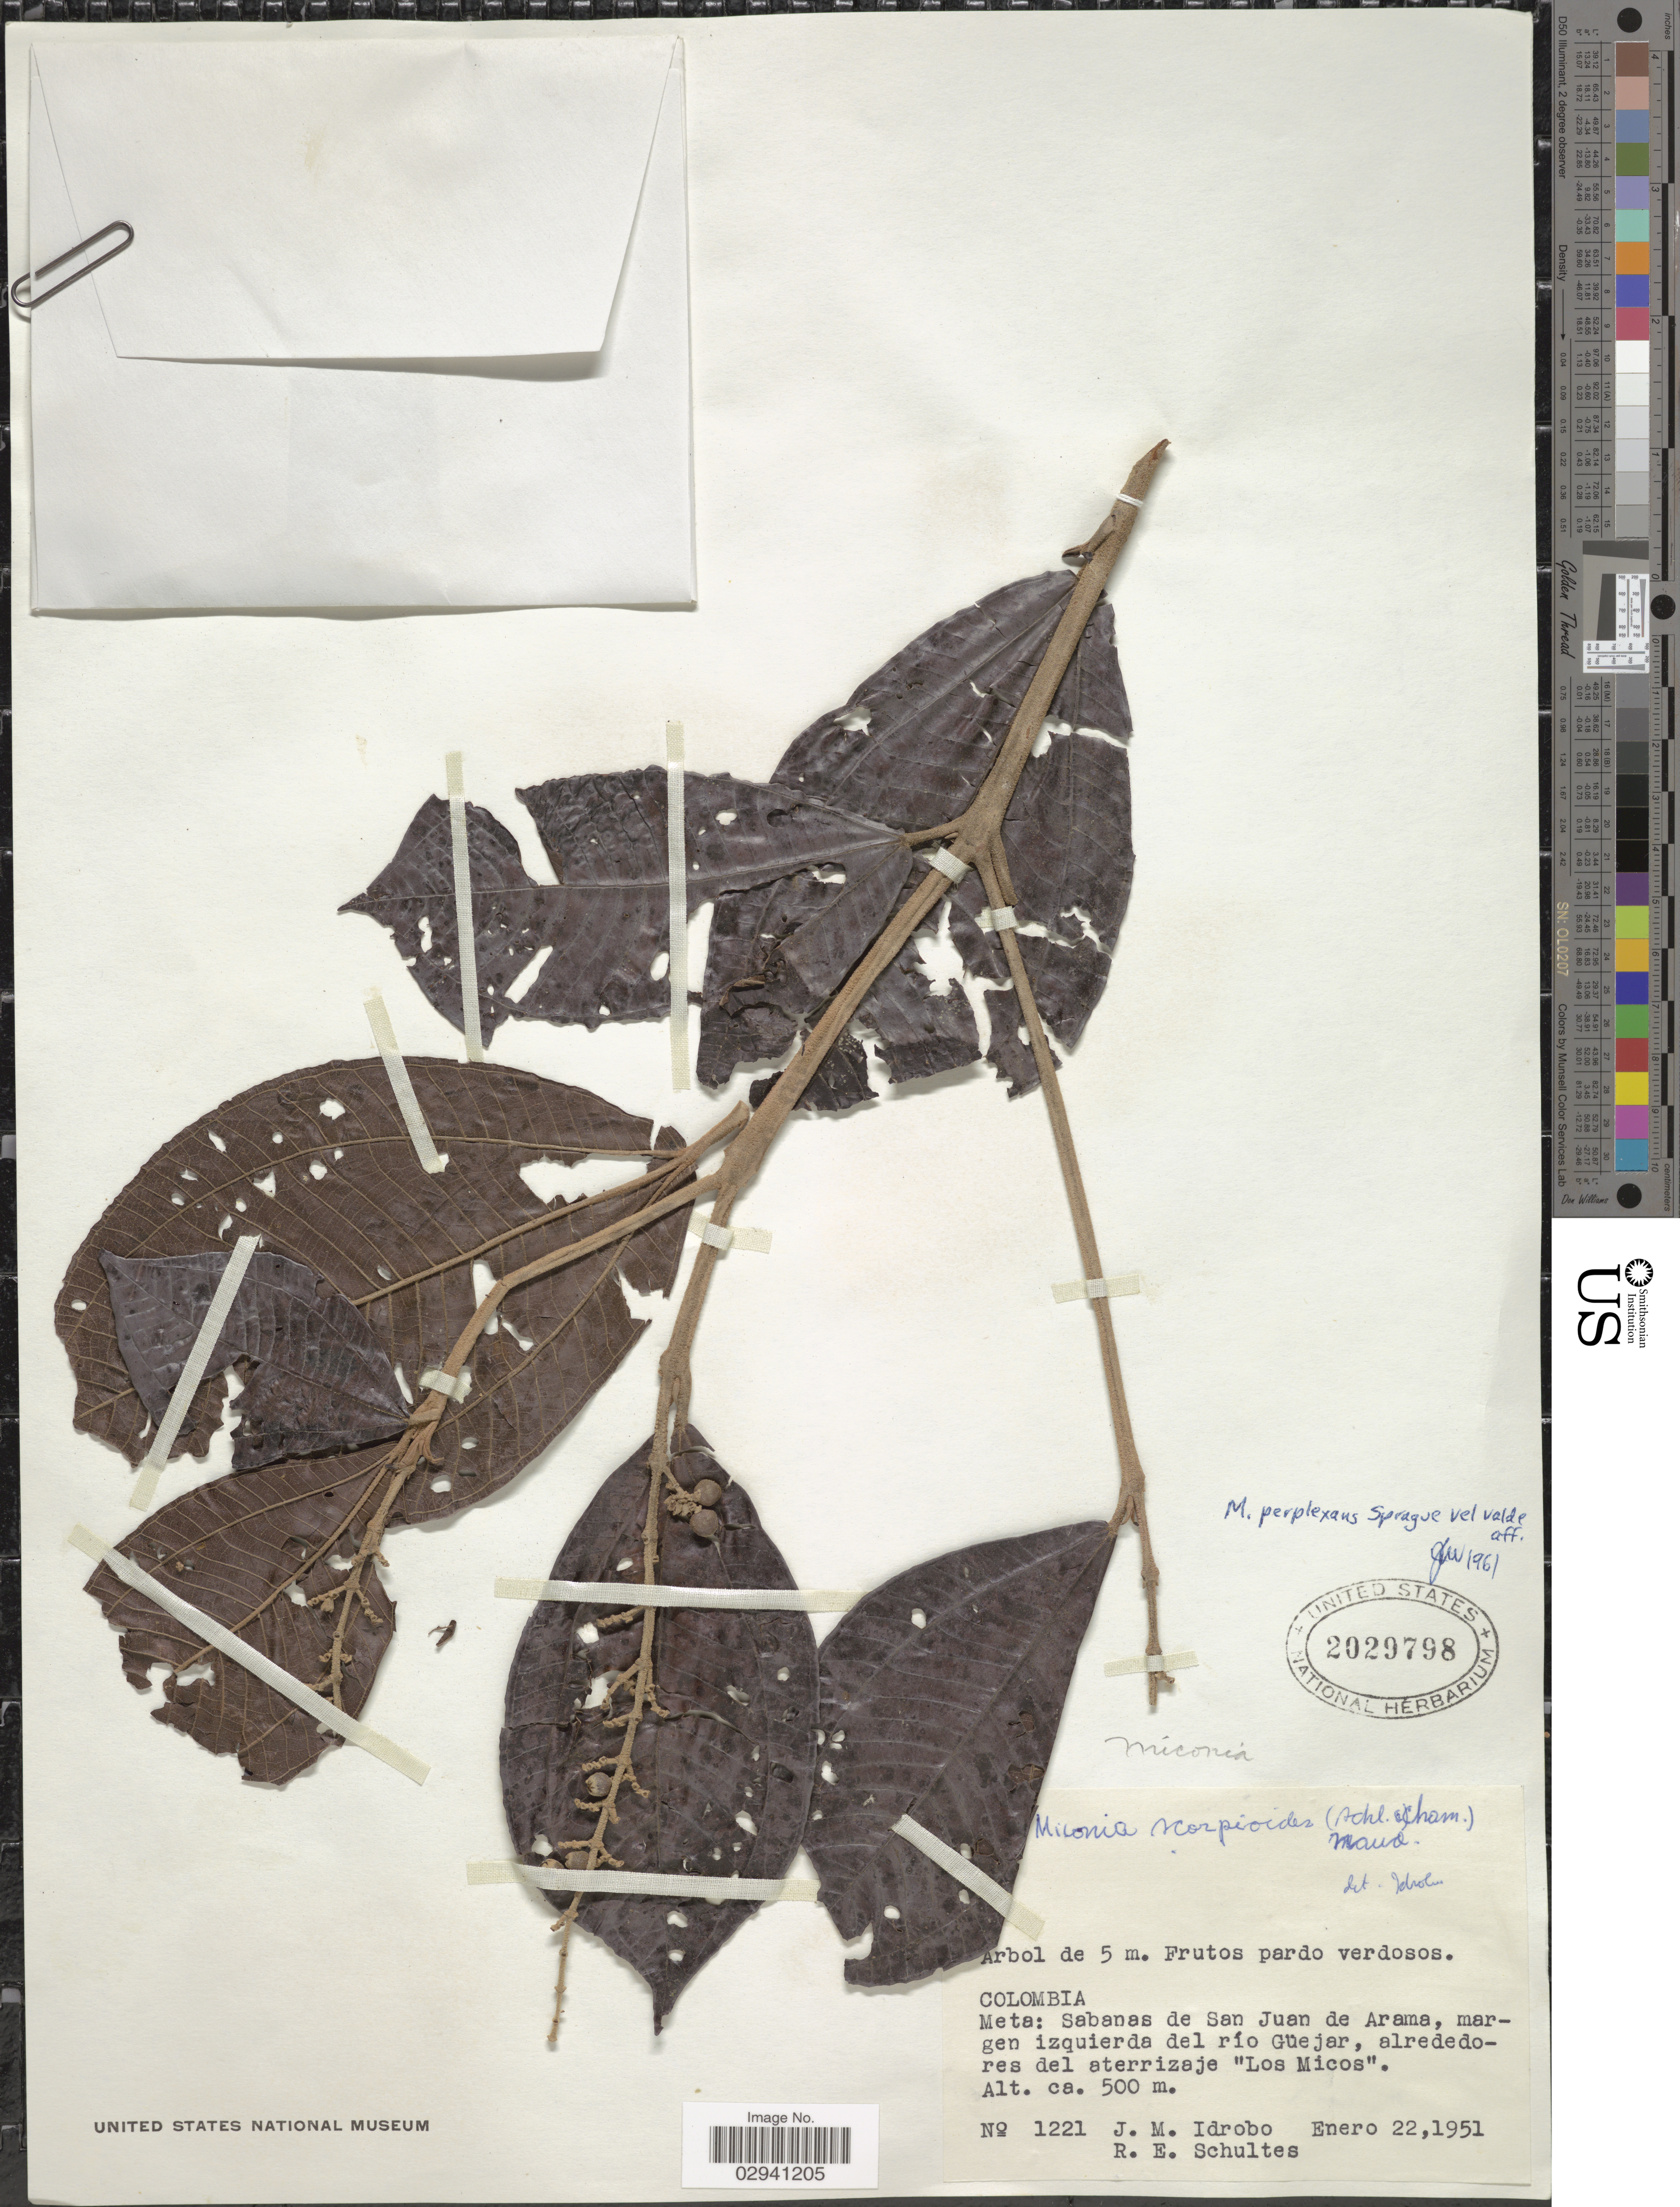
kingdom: Plantae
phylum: Tracheophyta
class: Magnoliopsida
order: Myrtales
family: Melastomataceae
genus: Miconia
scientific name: Miconia multispicata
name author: Naudin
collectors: J. M. Idrobo & R. E. Schultes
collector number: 1221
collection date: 1951-01-22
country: Colombia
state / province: Meta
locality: Meta: Sabanas de San Juan de Arama, margen izquierda del río Güejar, alrededores del aterrizaje "Los Micos".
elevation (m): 500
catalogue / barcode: US 2029798